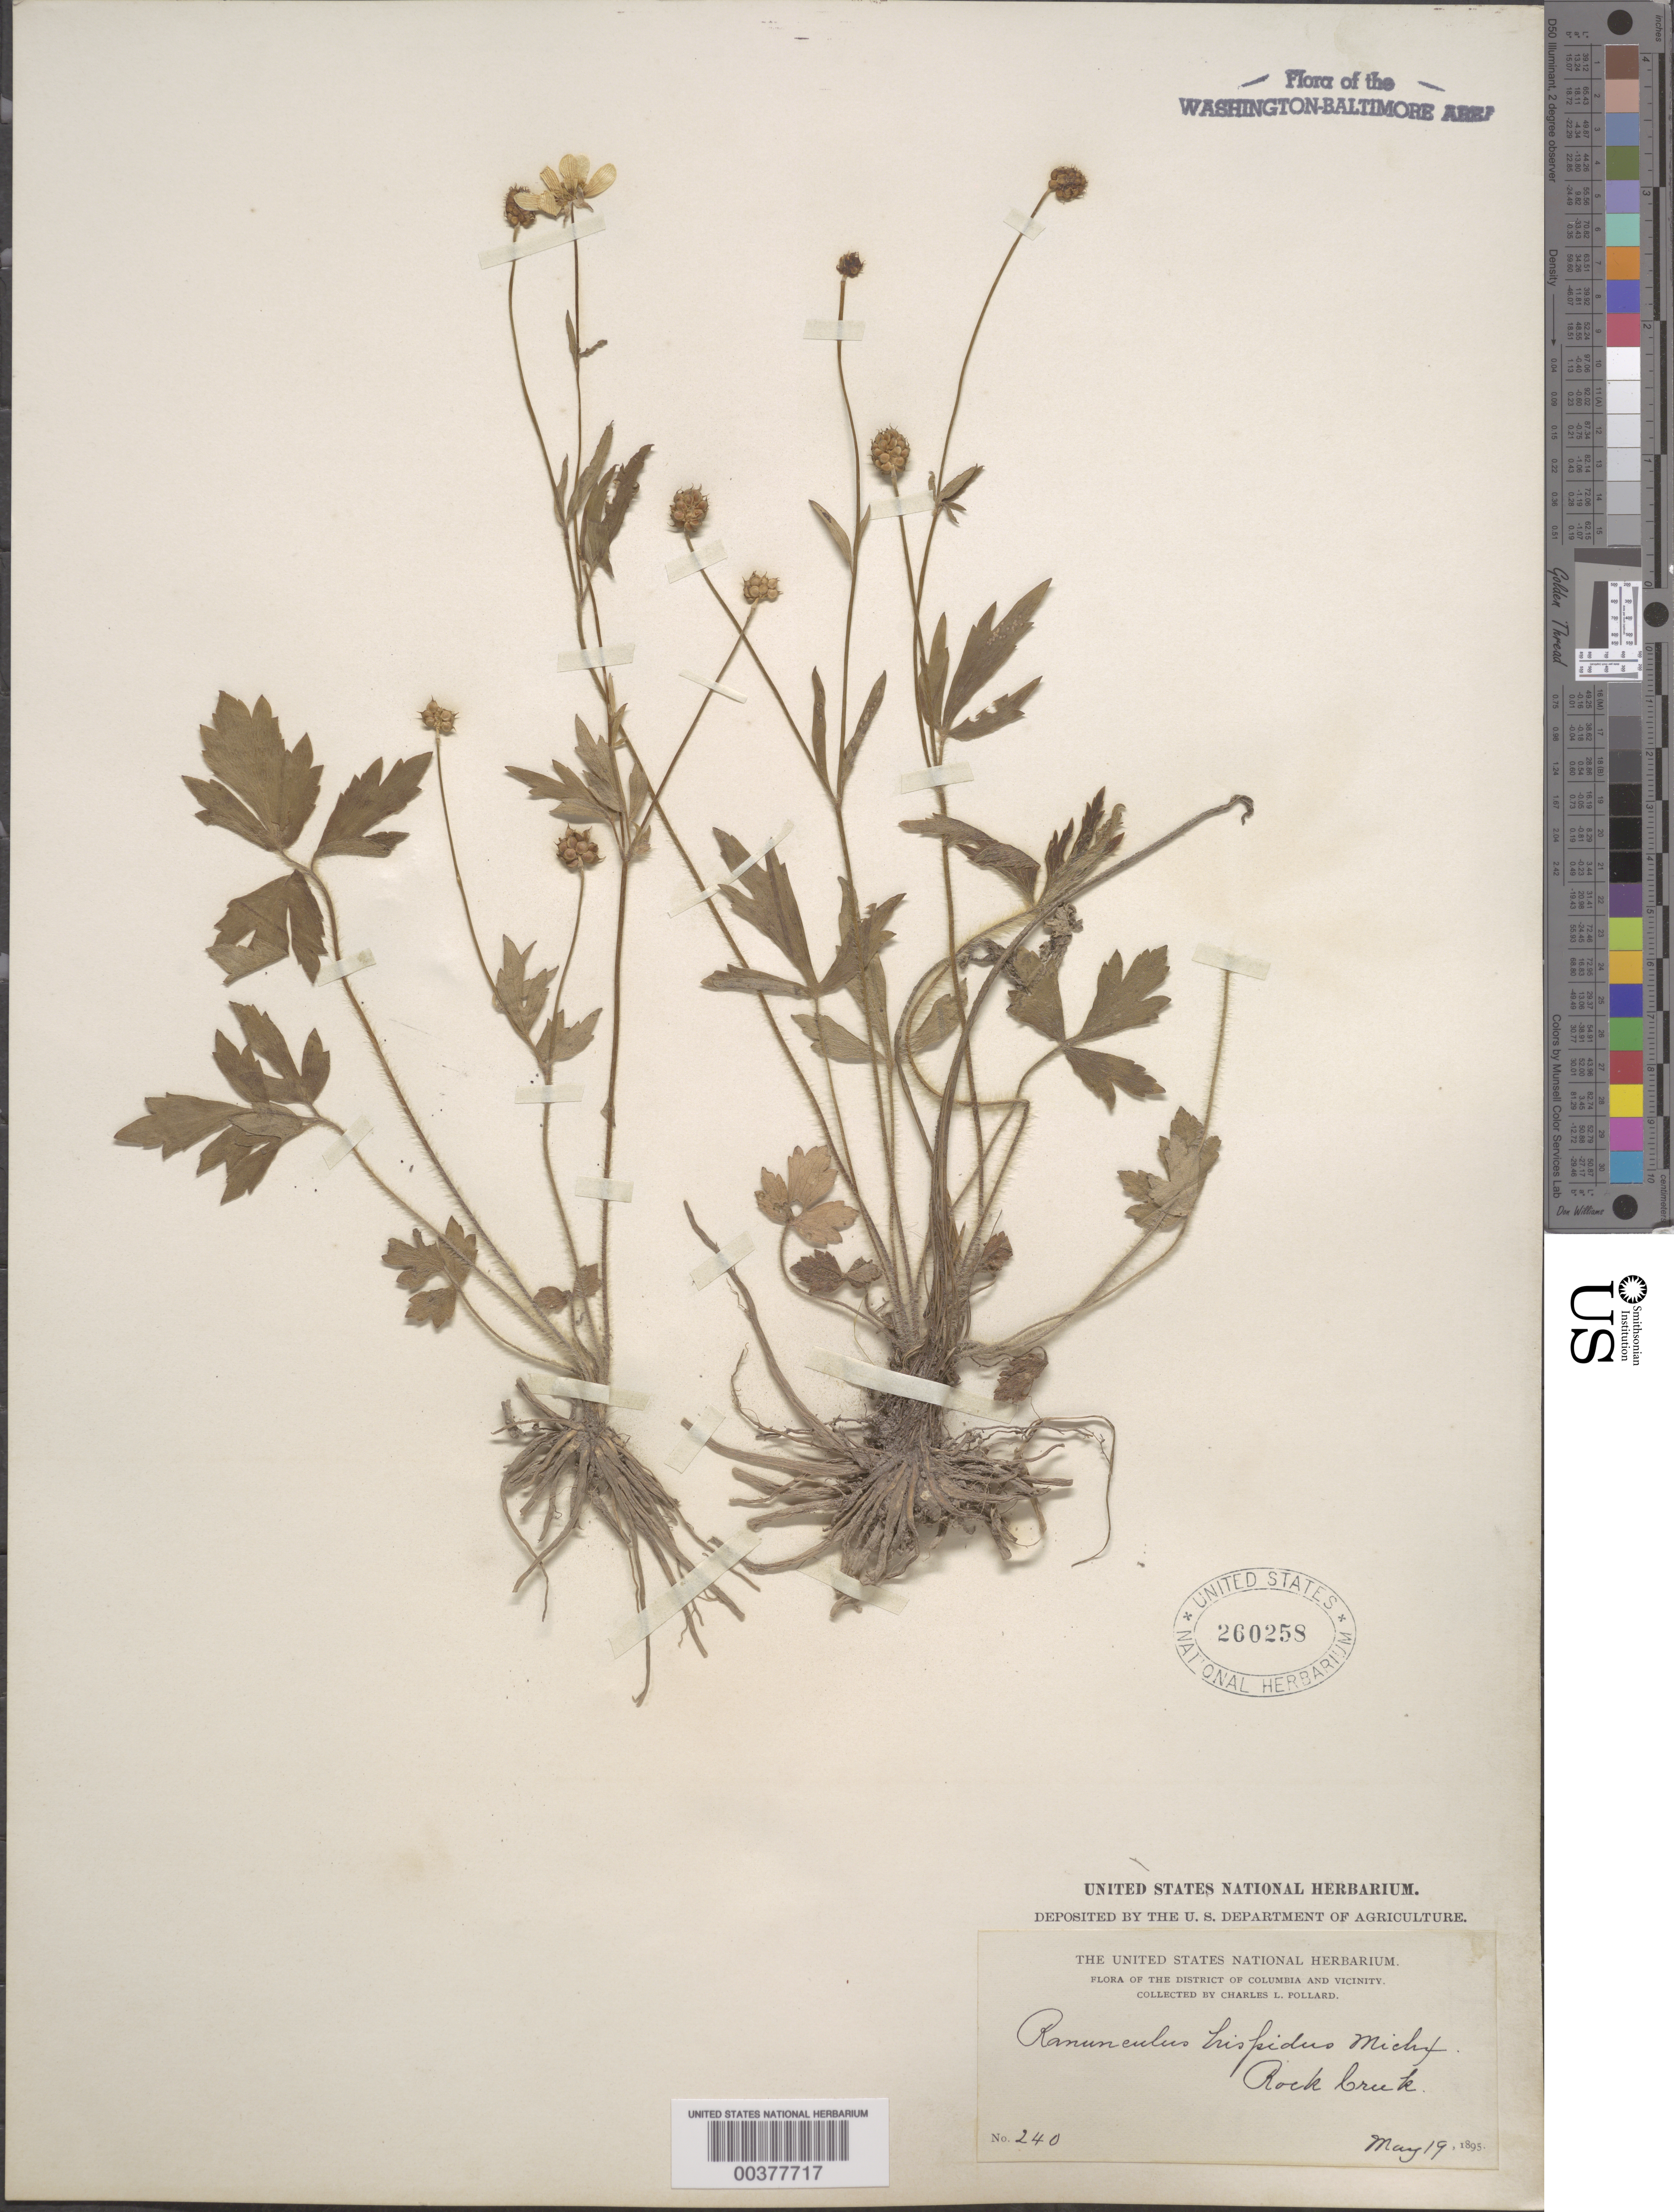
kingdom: Plantae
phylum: Tracheophyta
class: Magnoliopsida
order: Ranunculales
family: Ranunculaceae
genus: Ranunculus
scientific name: Ranunculus hispidus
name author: Michx.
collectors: C. L. Pollard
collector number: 240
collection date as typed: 19 May 1895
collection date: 1895-05-19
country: United States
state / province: District of Columbia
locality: Rock Creek Rock Creek Park and Vicinity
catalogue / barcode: US 260258